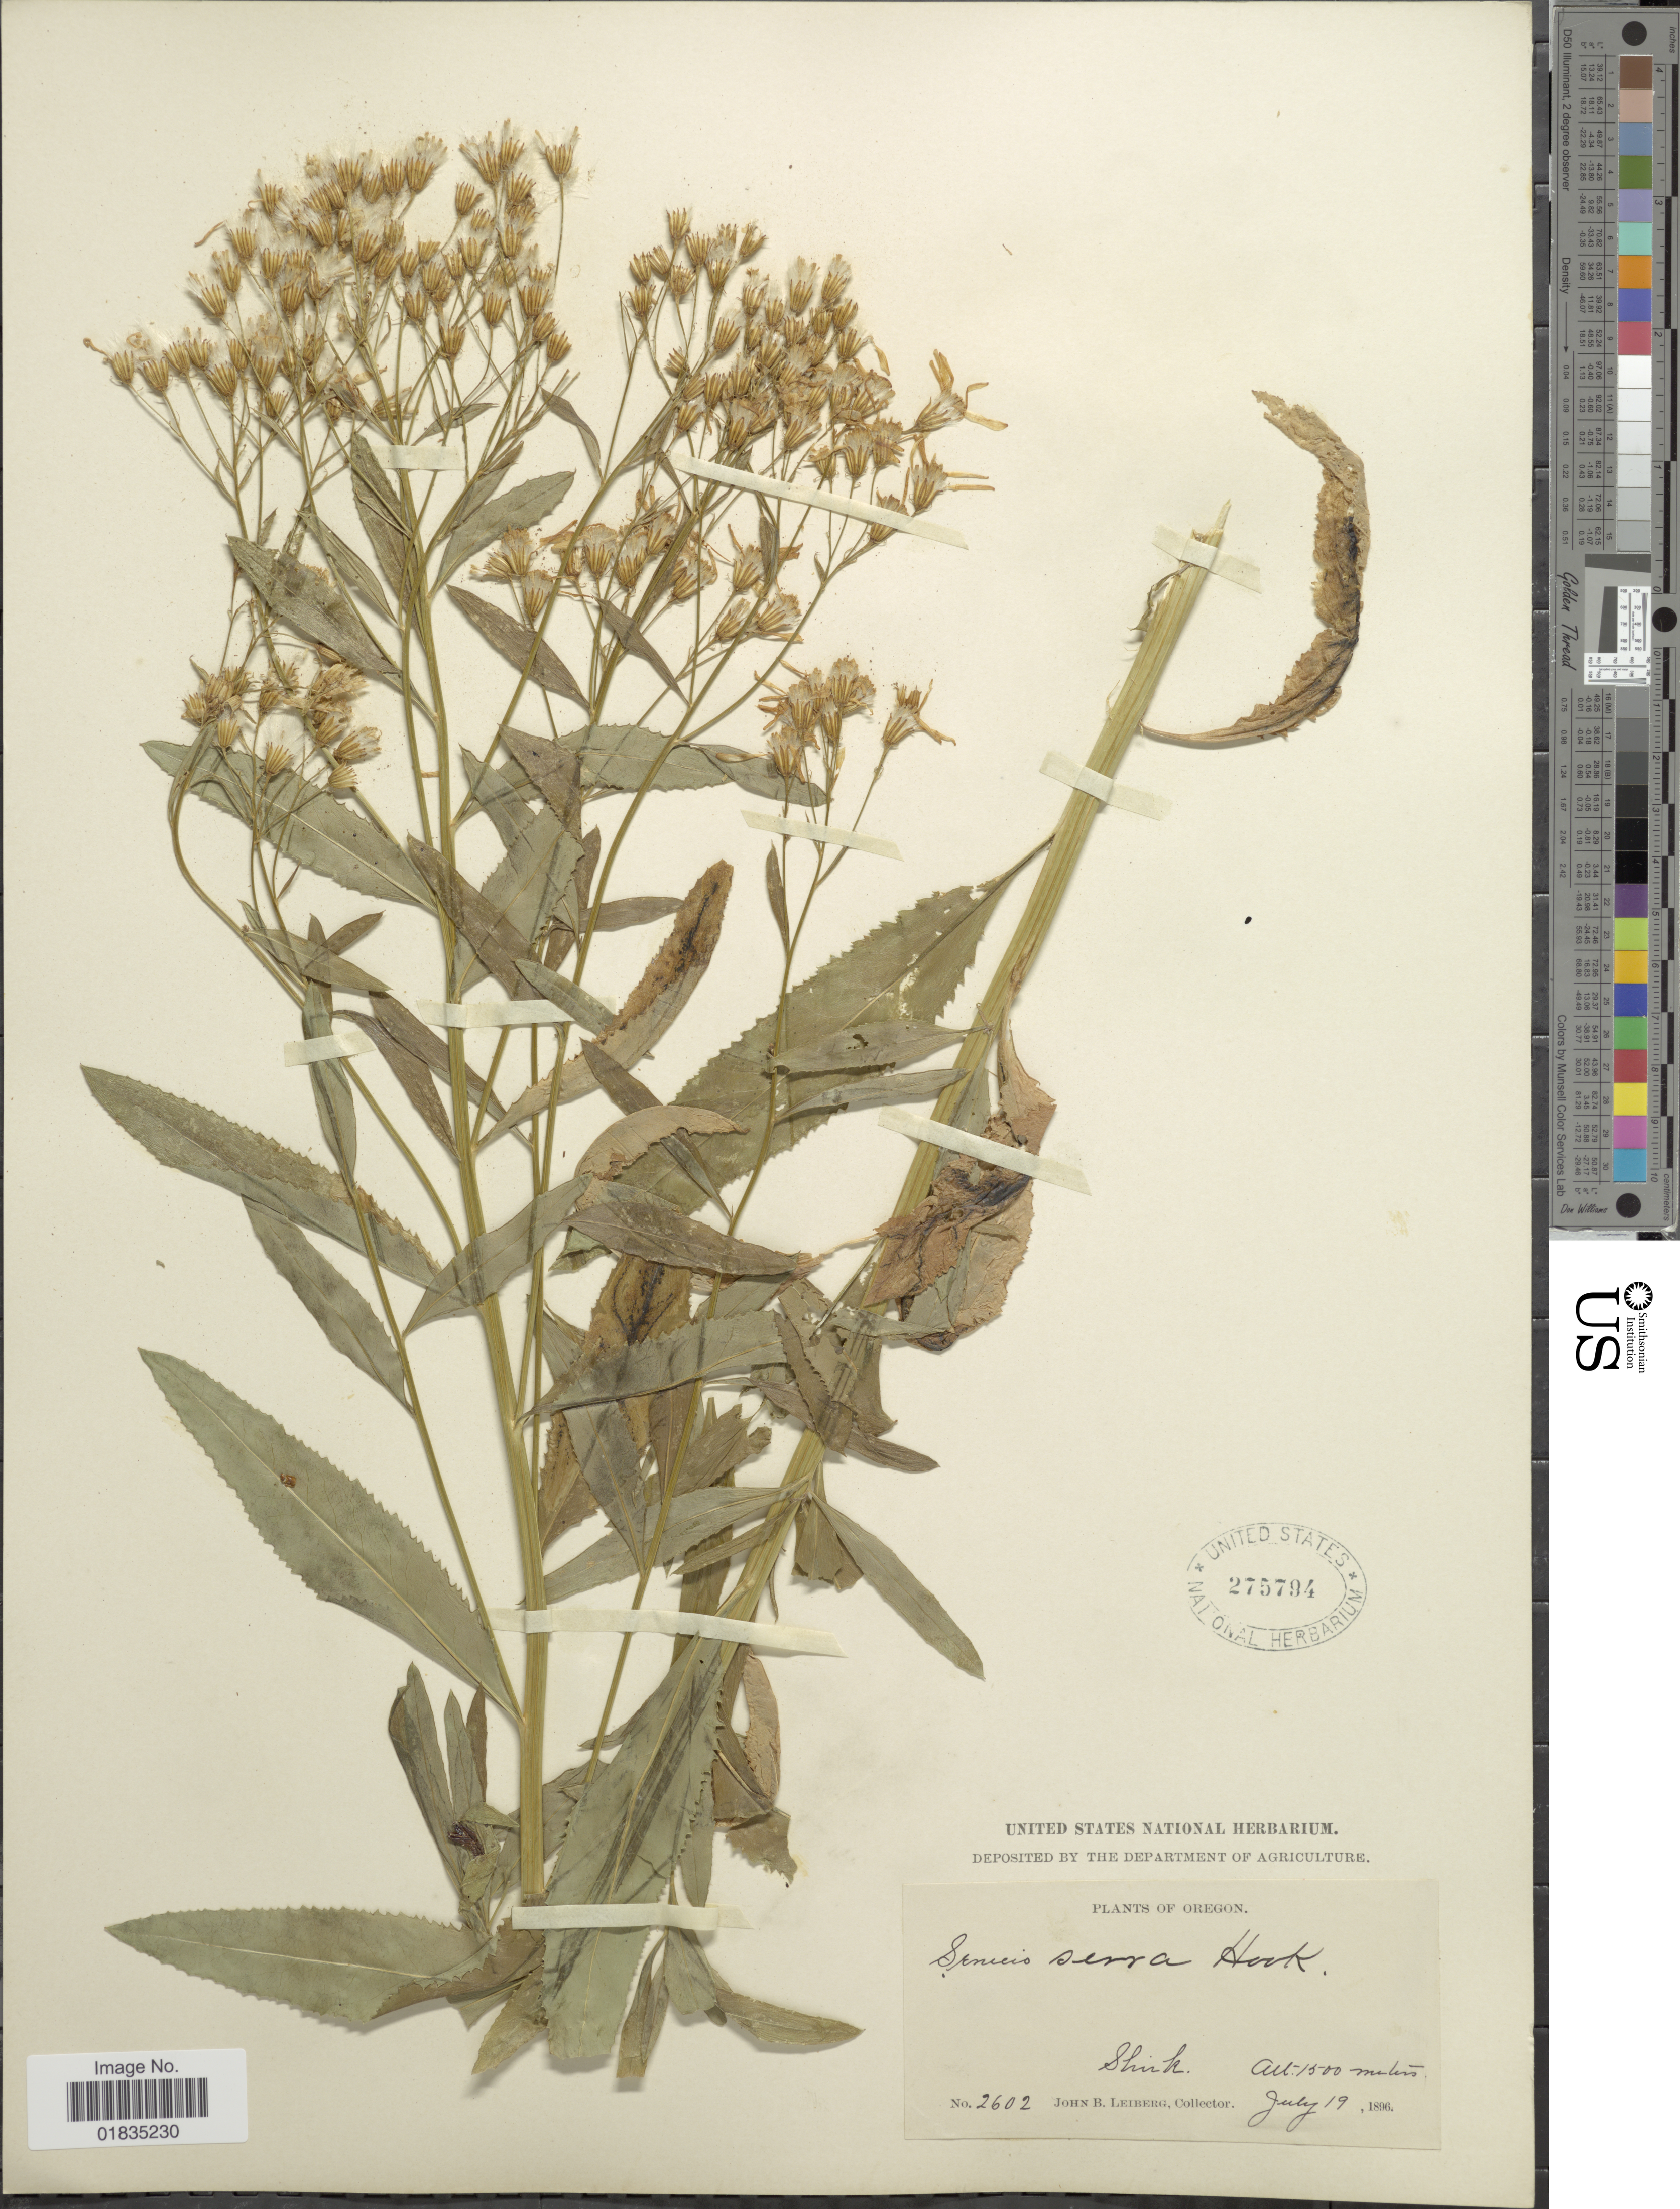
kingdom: Plantae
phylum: Tracheophyta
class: Magnoliopsida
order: Asterales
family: Asteraceae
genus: Senecio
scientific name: Senecio serra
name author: Hook.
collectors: J. B. Leiberg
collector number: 2602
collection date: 1896-07-19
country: United States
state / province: Oregon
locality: Shirk.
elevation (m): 1500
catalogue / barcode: US 275794